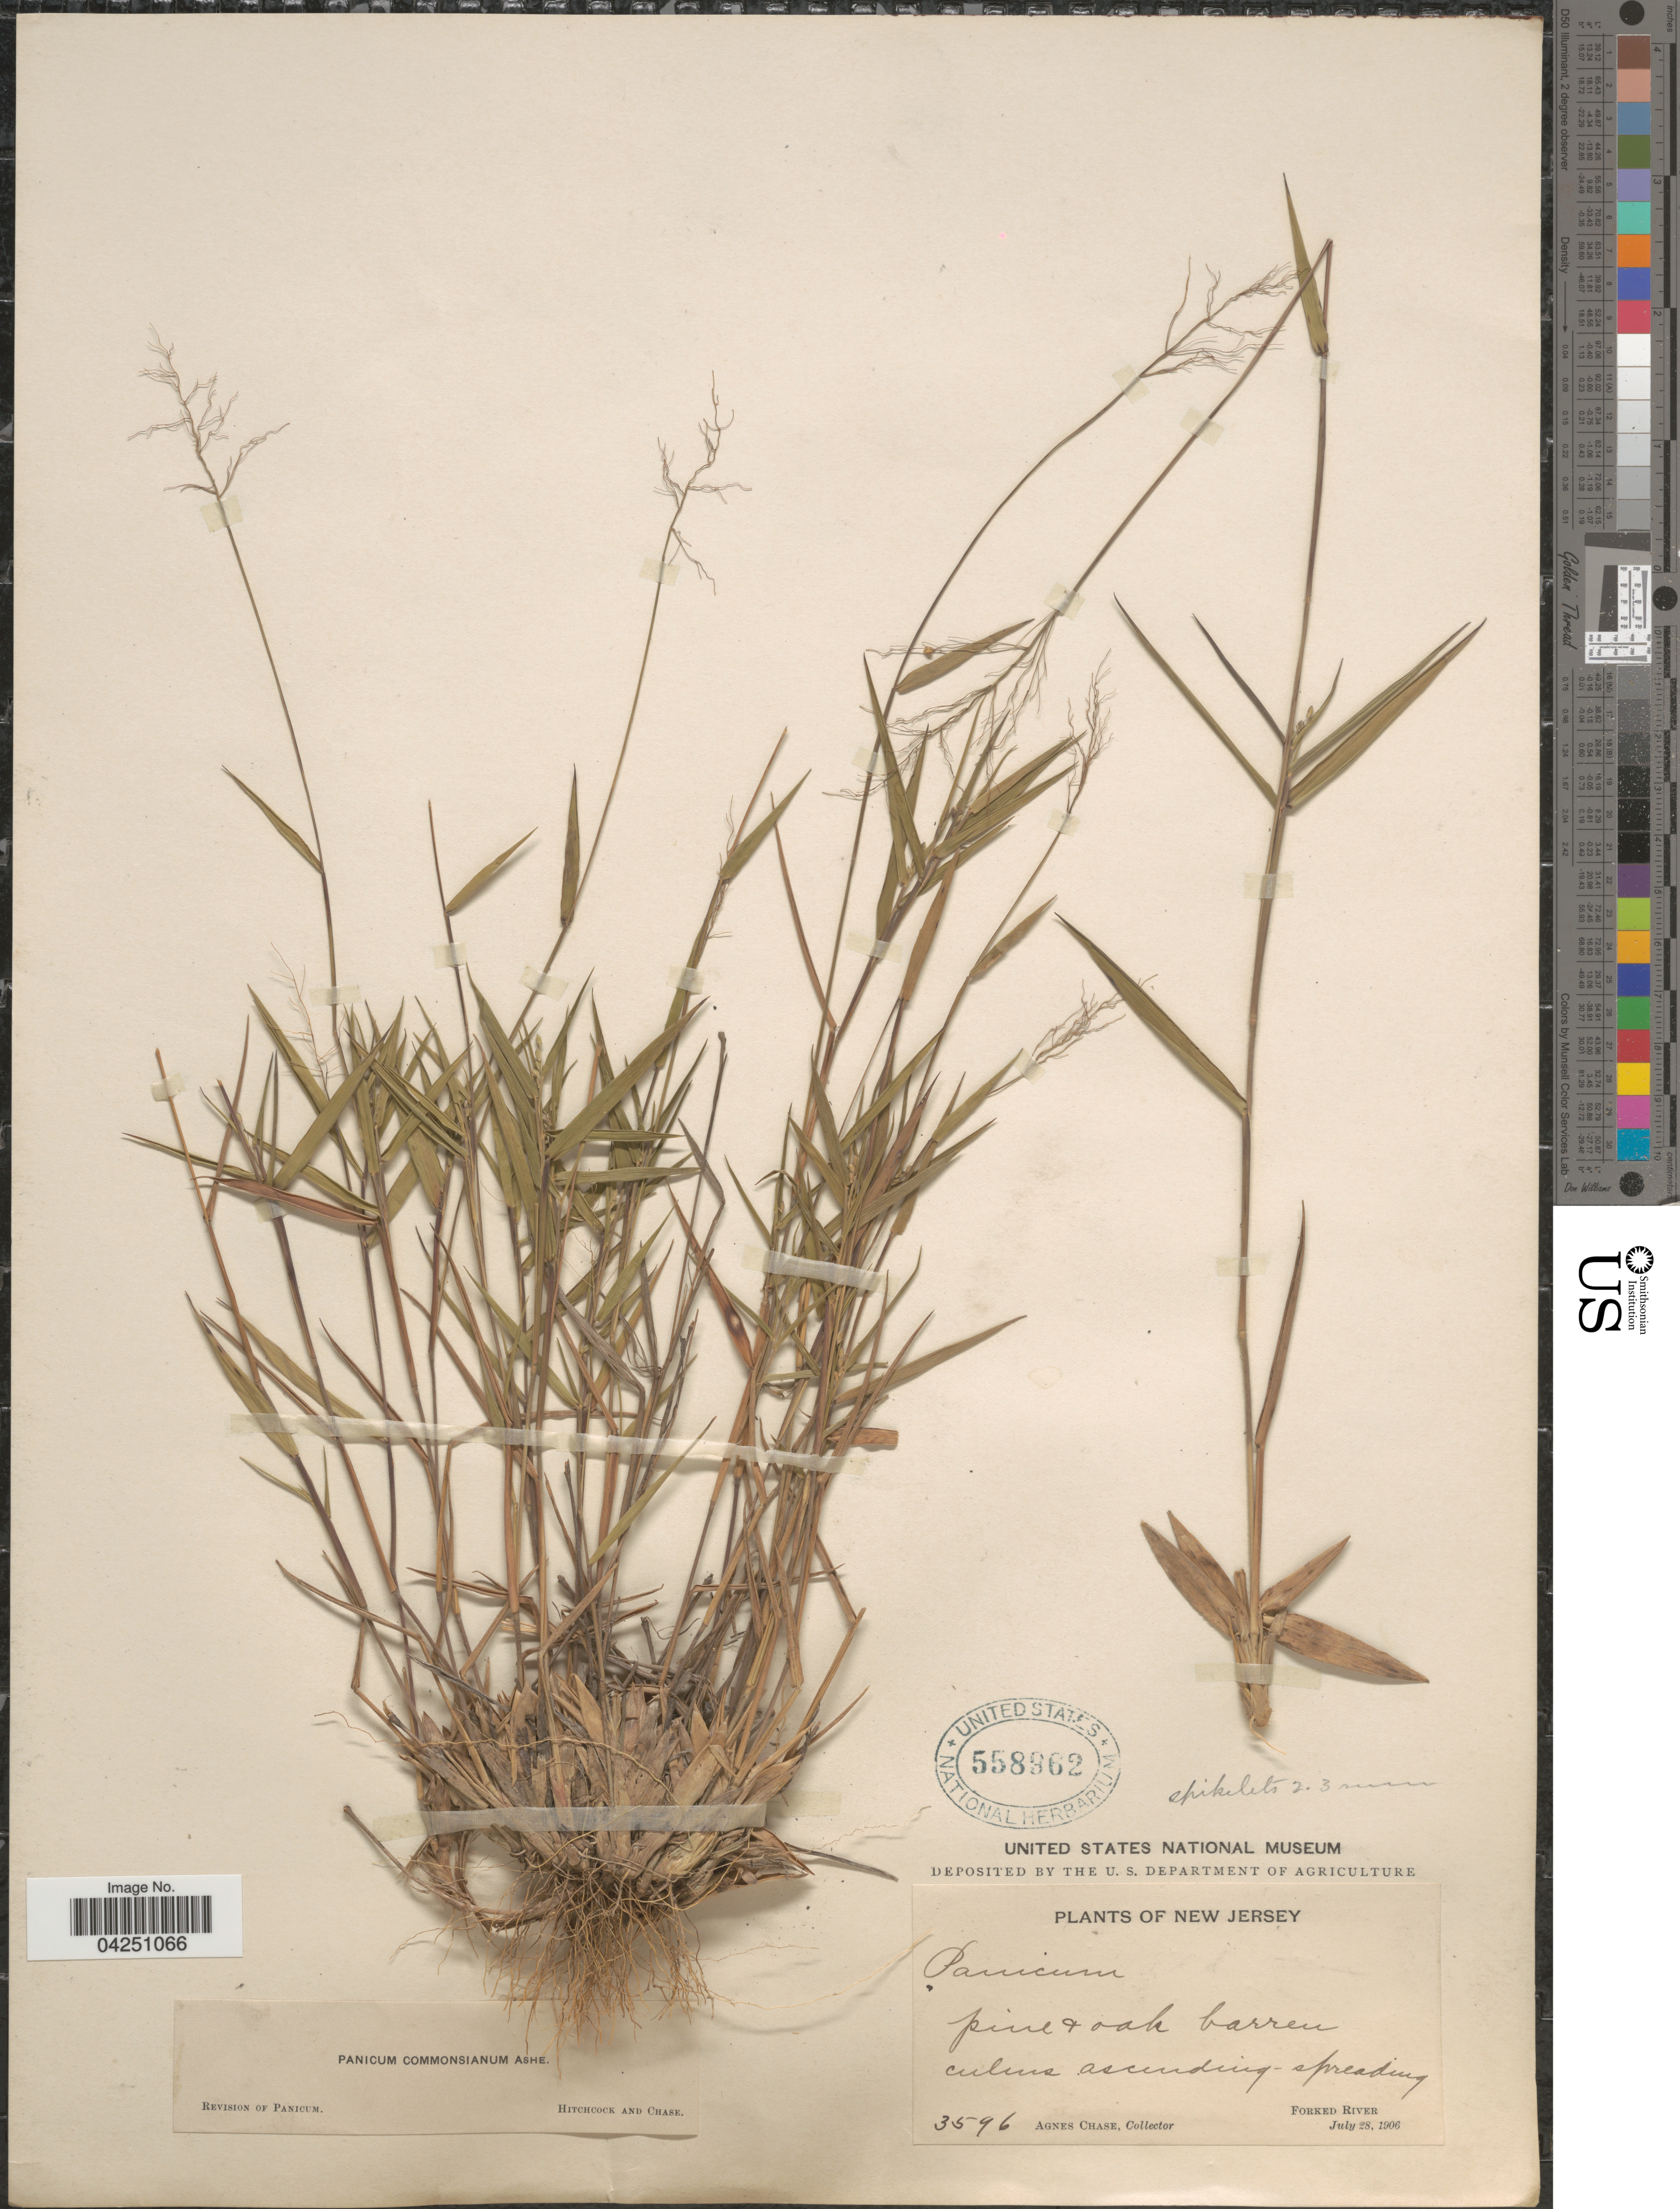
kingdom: Plantae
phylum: Tracheophyta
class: Liliopsida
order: Poales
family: Poaceae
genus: Dichanthelium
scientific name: Dichanthelium acuminatum var. acuminatum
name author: (Sw.) Gould & C.A. Clark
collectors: A. Chase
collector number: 3596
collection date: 1906-07-28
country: United States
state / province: New Jersey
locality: Forked River.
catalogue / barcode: US 558962